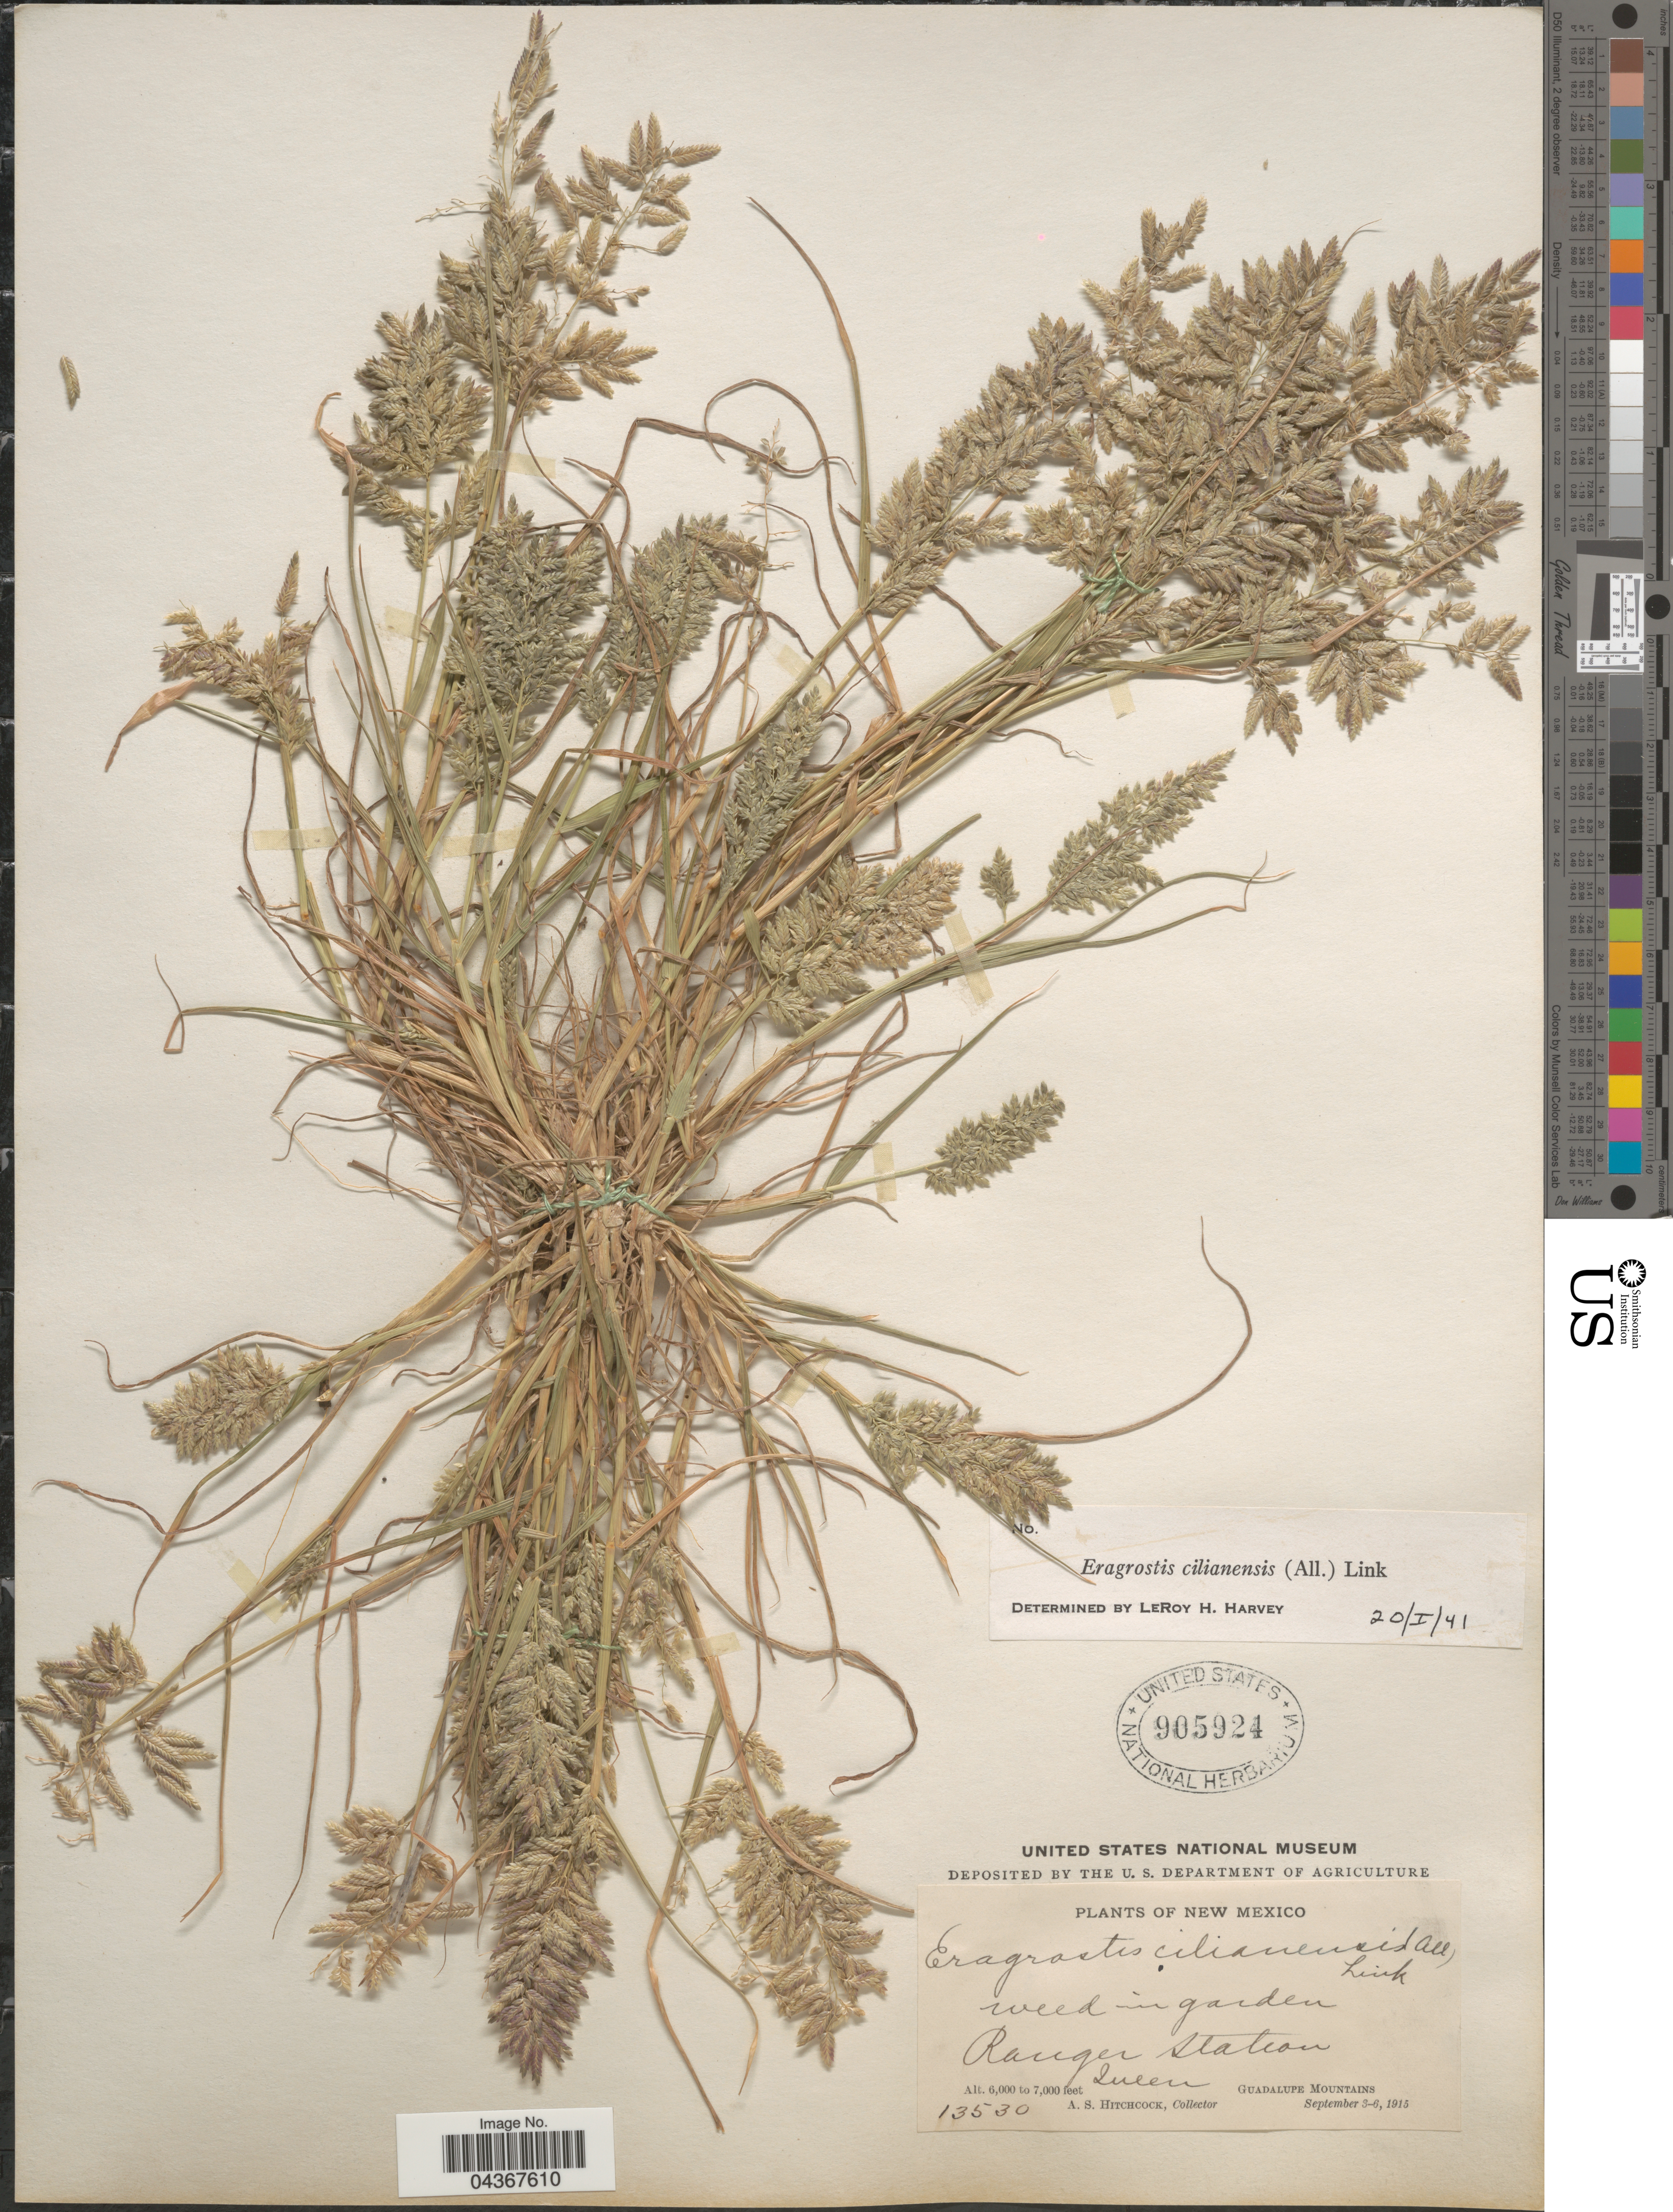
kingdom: Plantae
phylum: Tracheophyta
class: Liliopsida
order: Poales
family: Poaceae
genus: Eragrostis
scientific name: Eragrostis cilianensis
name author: (Bellardi) Vignolo ex Janch.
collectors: A. S. Hitchcock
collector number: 13530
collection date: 1915-09-03/1915-09-06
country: United States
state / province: New Mexico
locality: In garden. Ranger Station. Queen. Guadalupe Mountains.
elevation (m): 1829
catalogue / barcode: US 905924